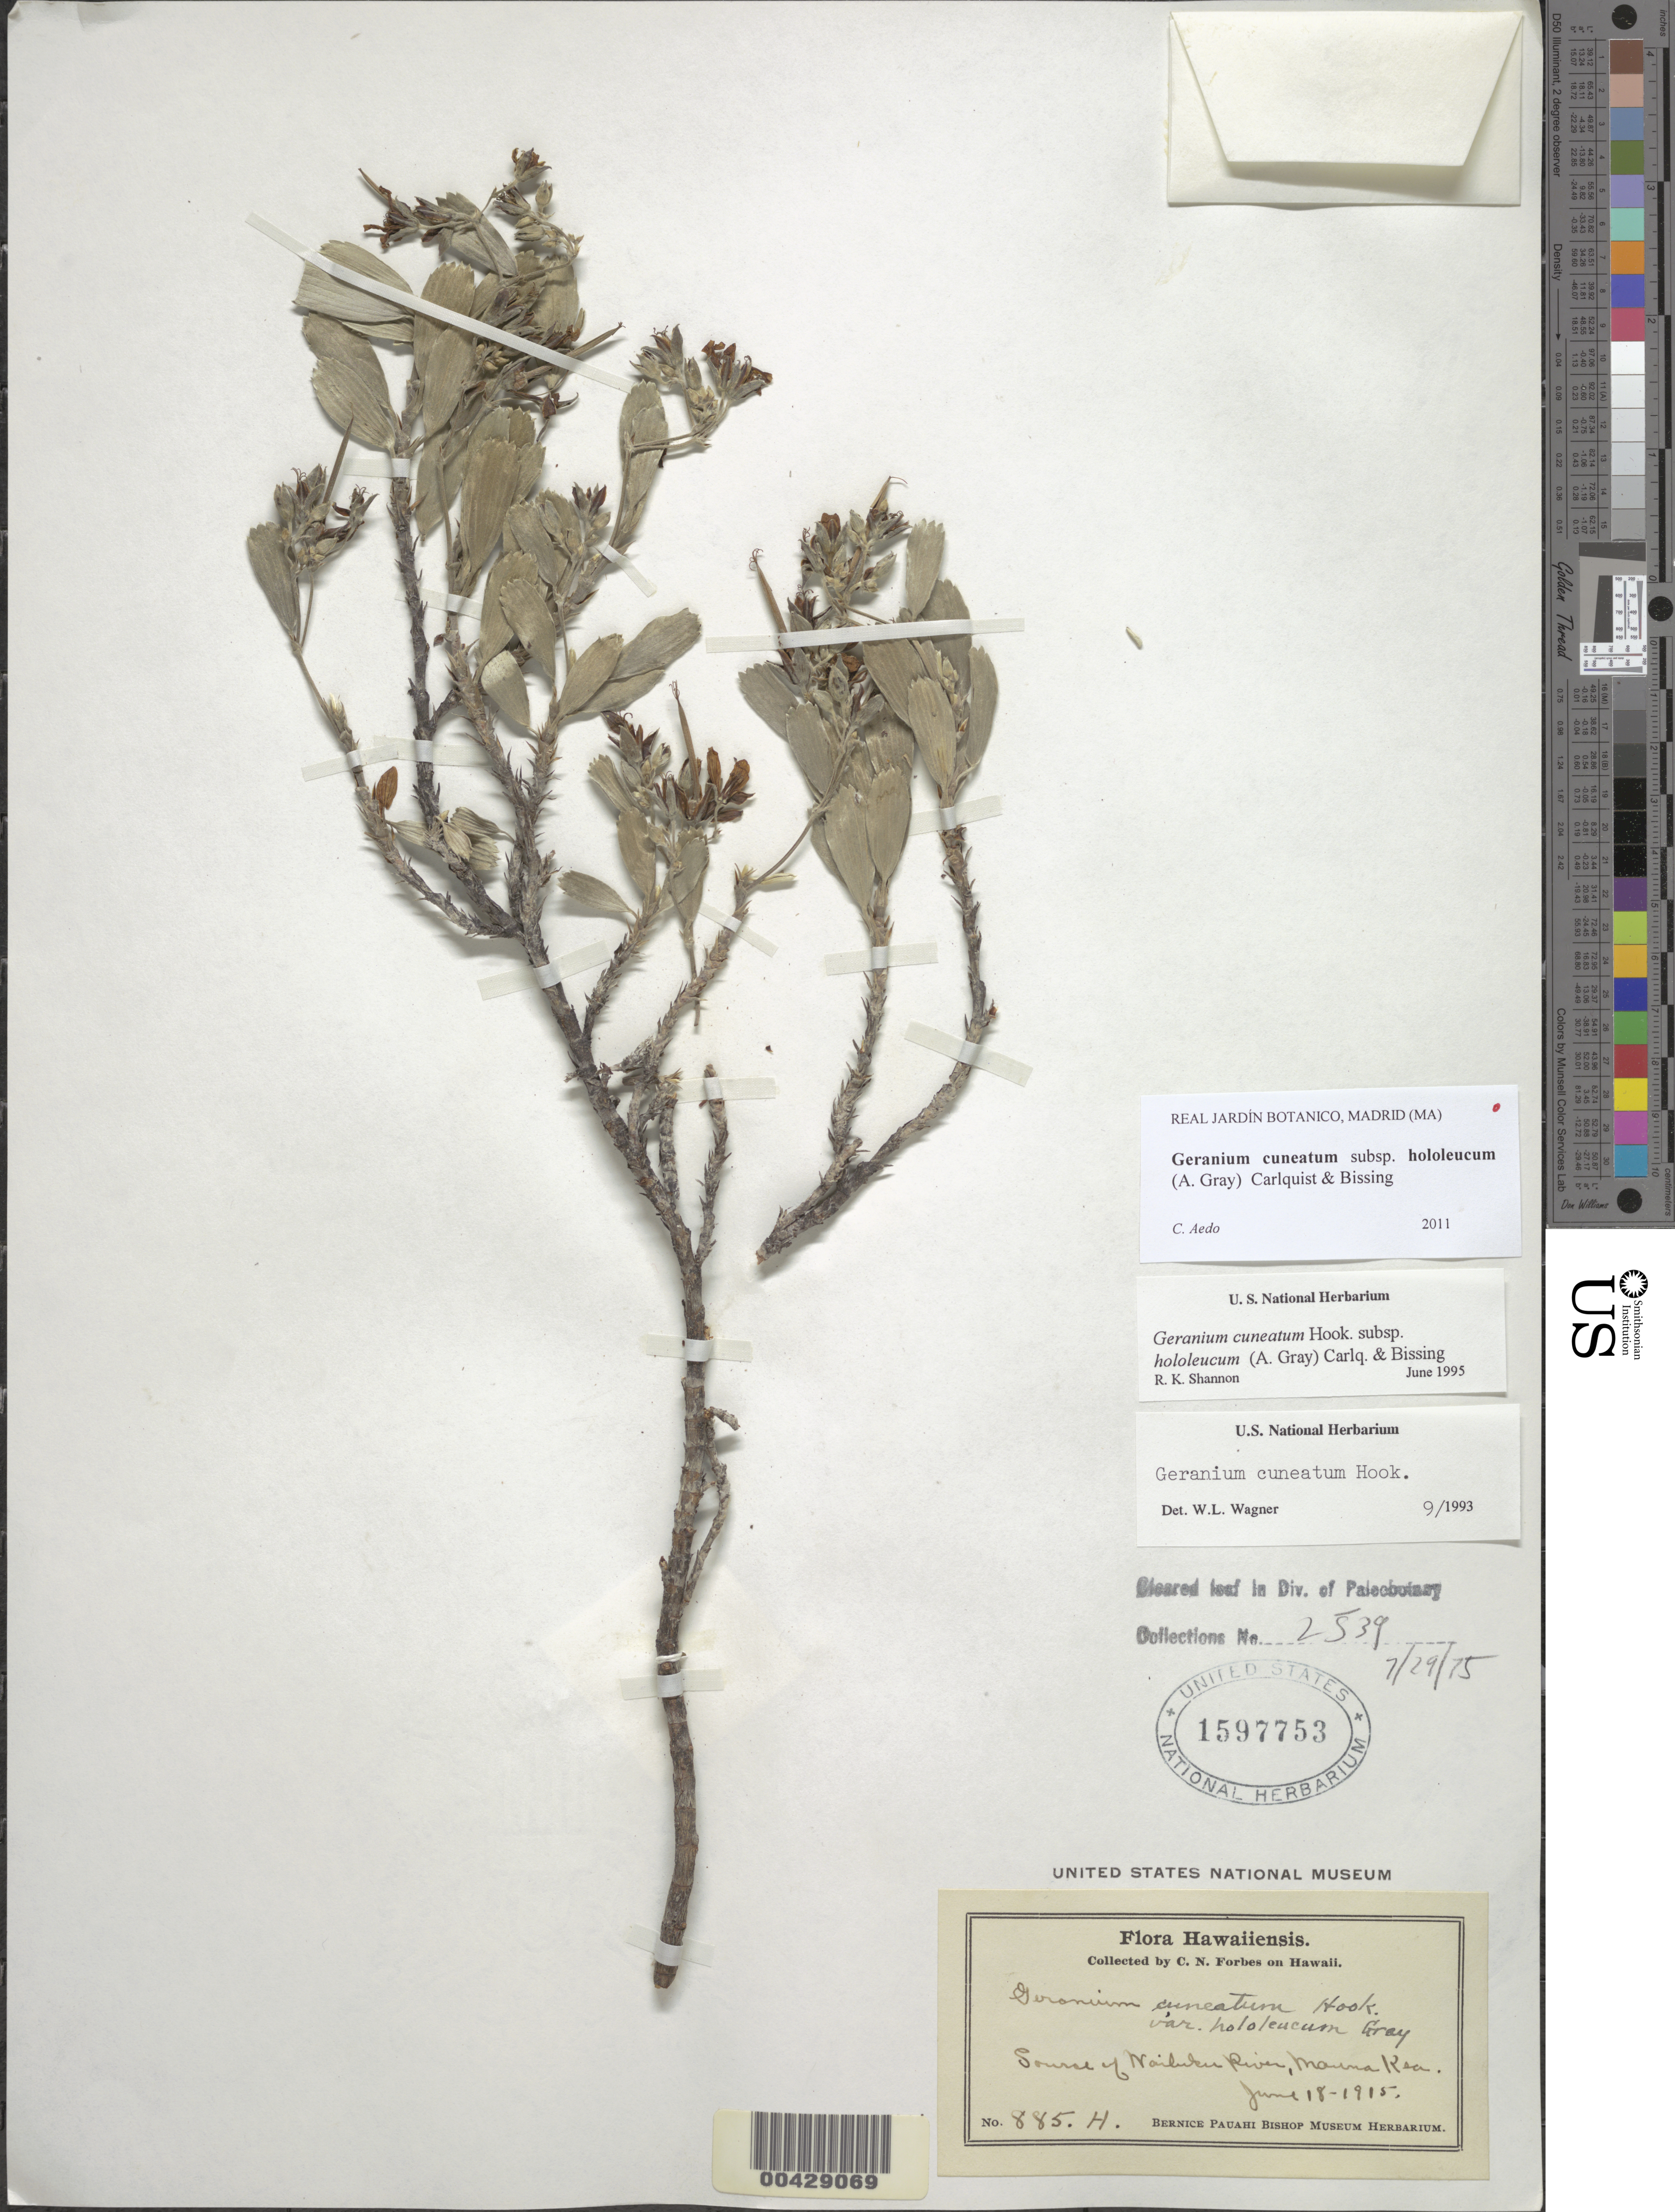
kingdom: Plantae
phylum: Tracheophyta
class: Magnoliopsida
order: Geraniales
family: Geraniaceae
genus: Geranium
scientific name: Geranium cuneatum subsp. hololeucum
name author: (A. Gray) Carlquist & Bissing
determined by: Aedo, C.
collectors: C. N. Forbes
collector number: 2539/885.H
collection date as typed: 18 Jun 1915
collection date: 1915-06-18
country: United States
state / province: Hawaii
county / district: Hawaii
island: Hawaii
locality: Source of Wailuku River, Mauna Kea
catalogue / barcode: US 1597753